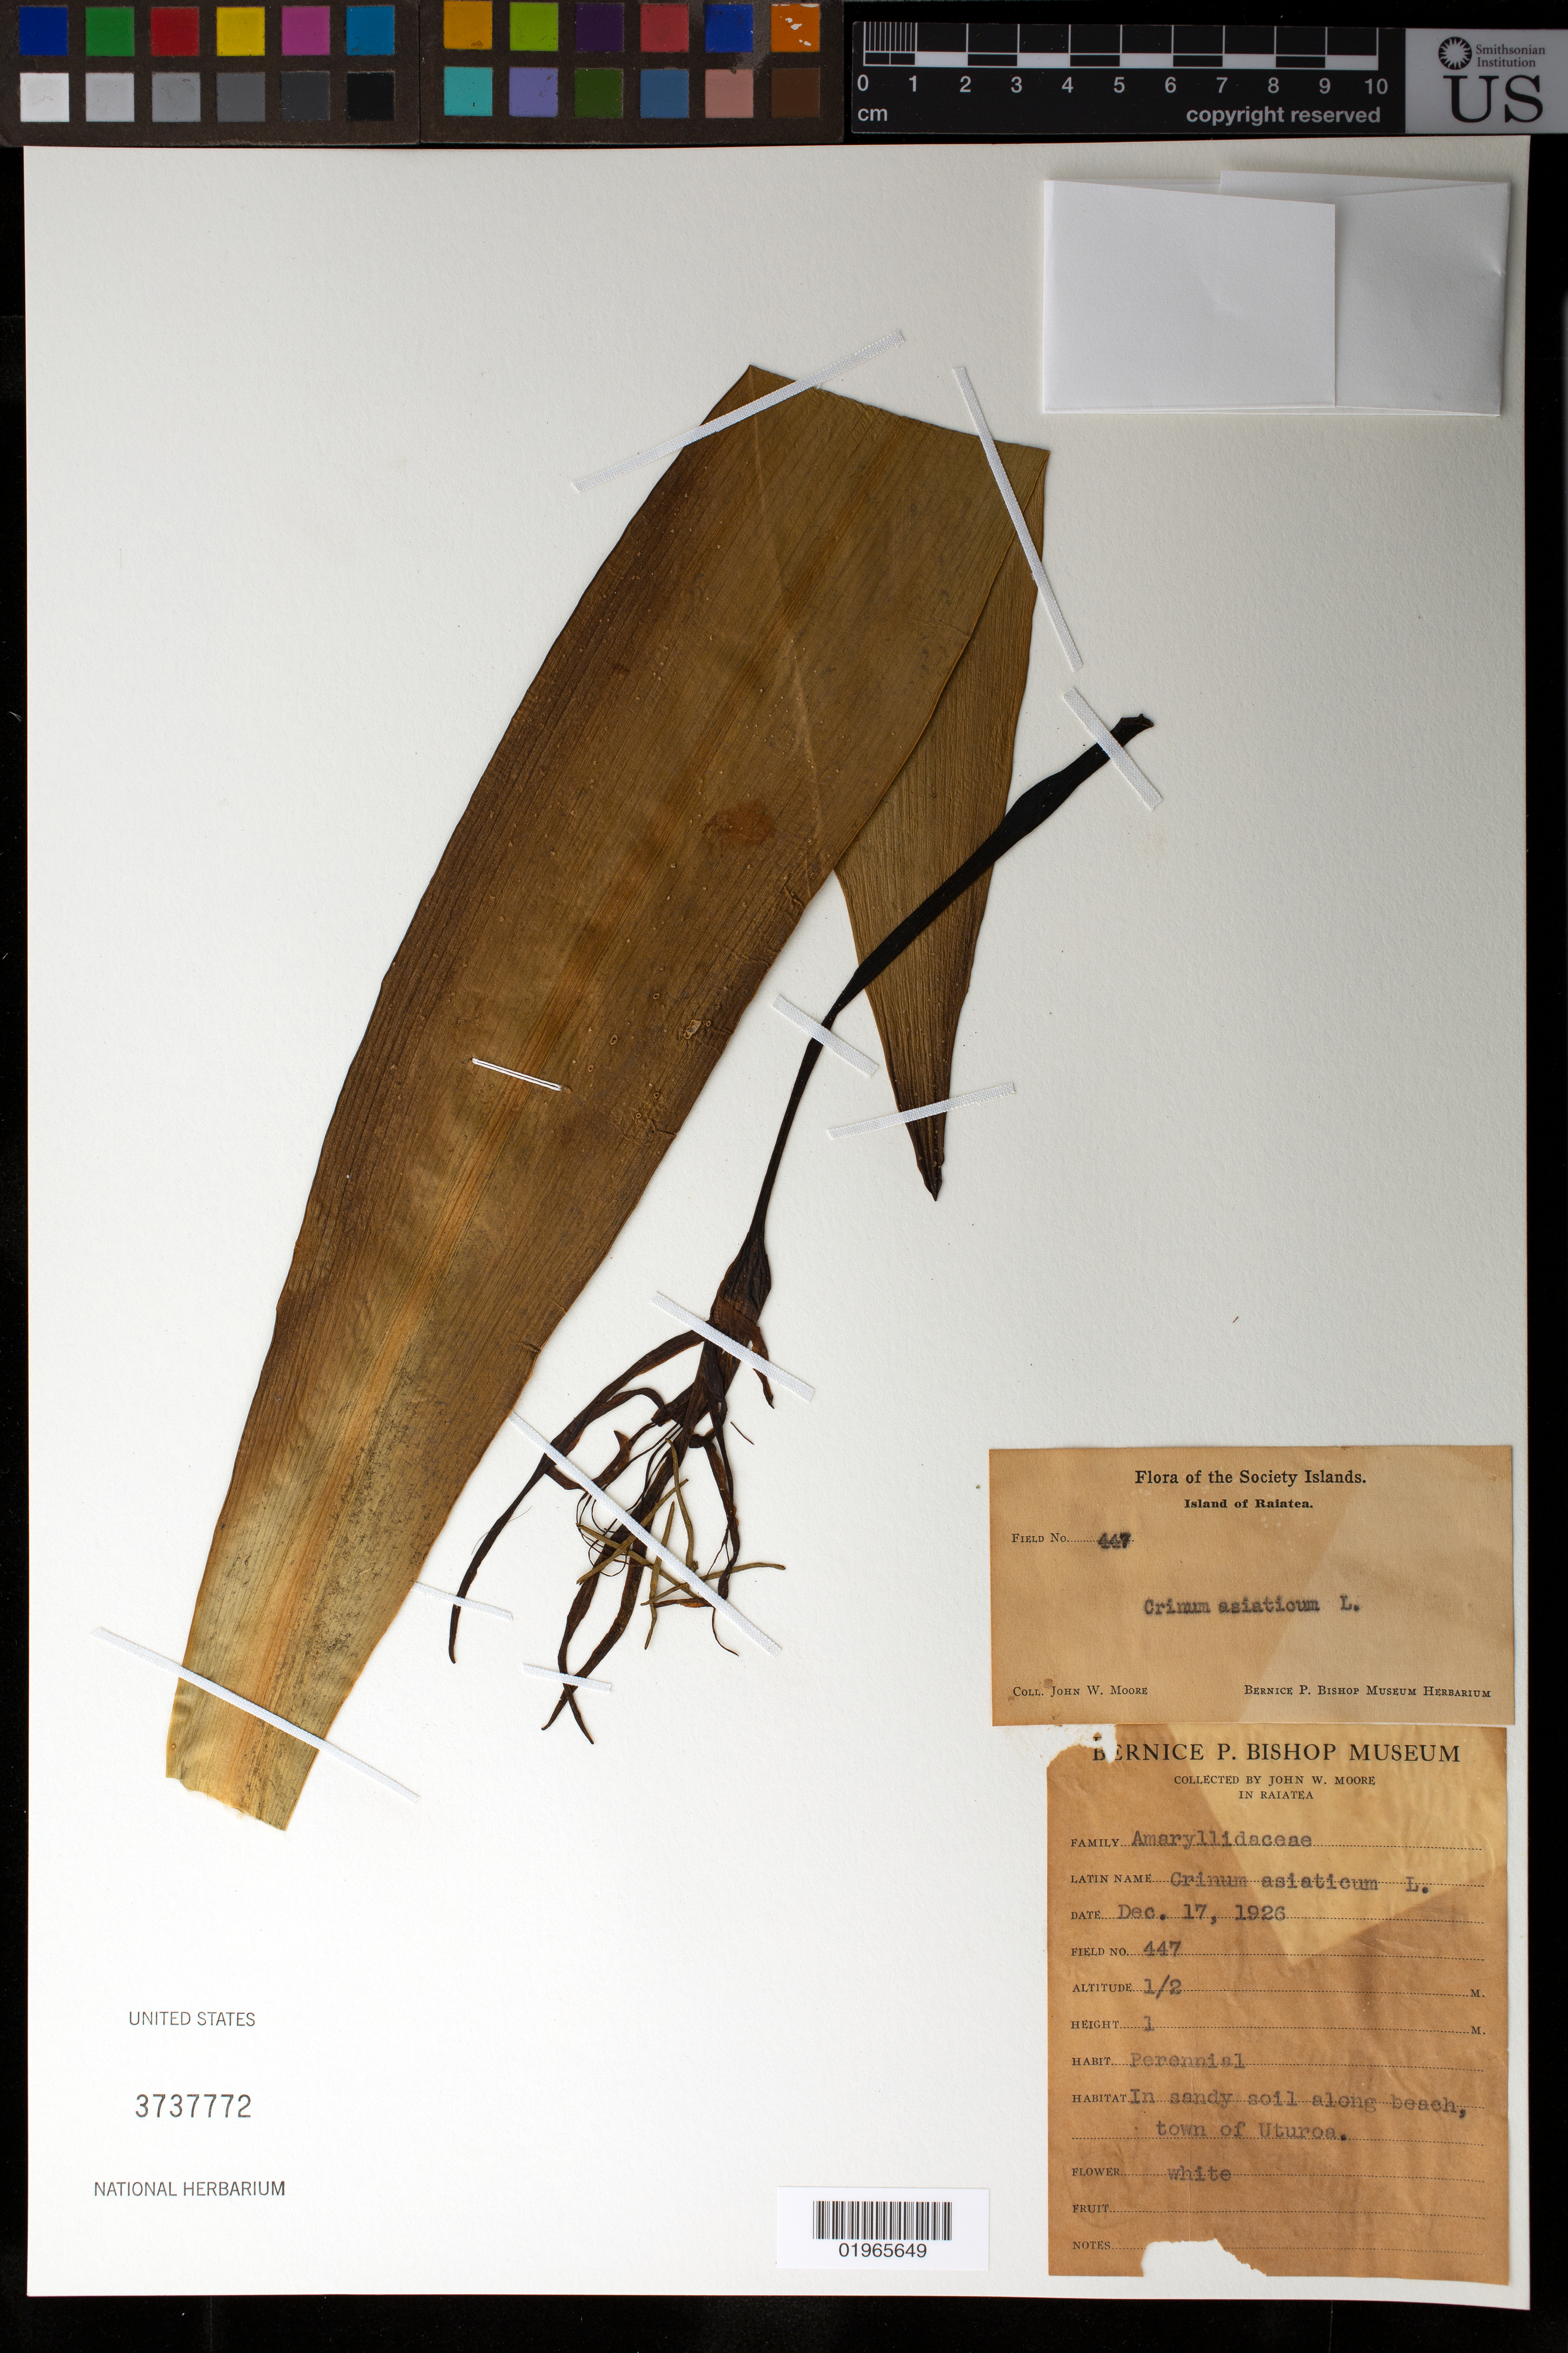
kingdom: Plantae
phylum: Tracheophyta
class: Liliopsida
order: Asparagales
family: Amaryllidaceae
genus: Crinum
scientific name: Crinum asiaticum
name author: L.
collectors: J. Moore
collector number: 447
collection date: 1926-12-17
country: French Polynesia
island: Raiatea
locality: Island of Raiatea, town of Uturoa, along of beach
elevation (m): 0.5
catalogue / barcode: US 3737772